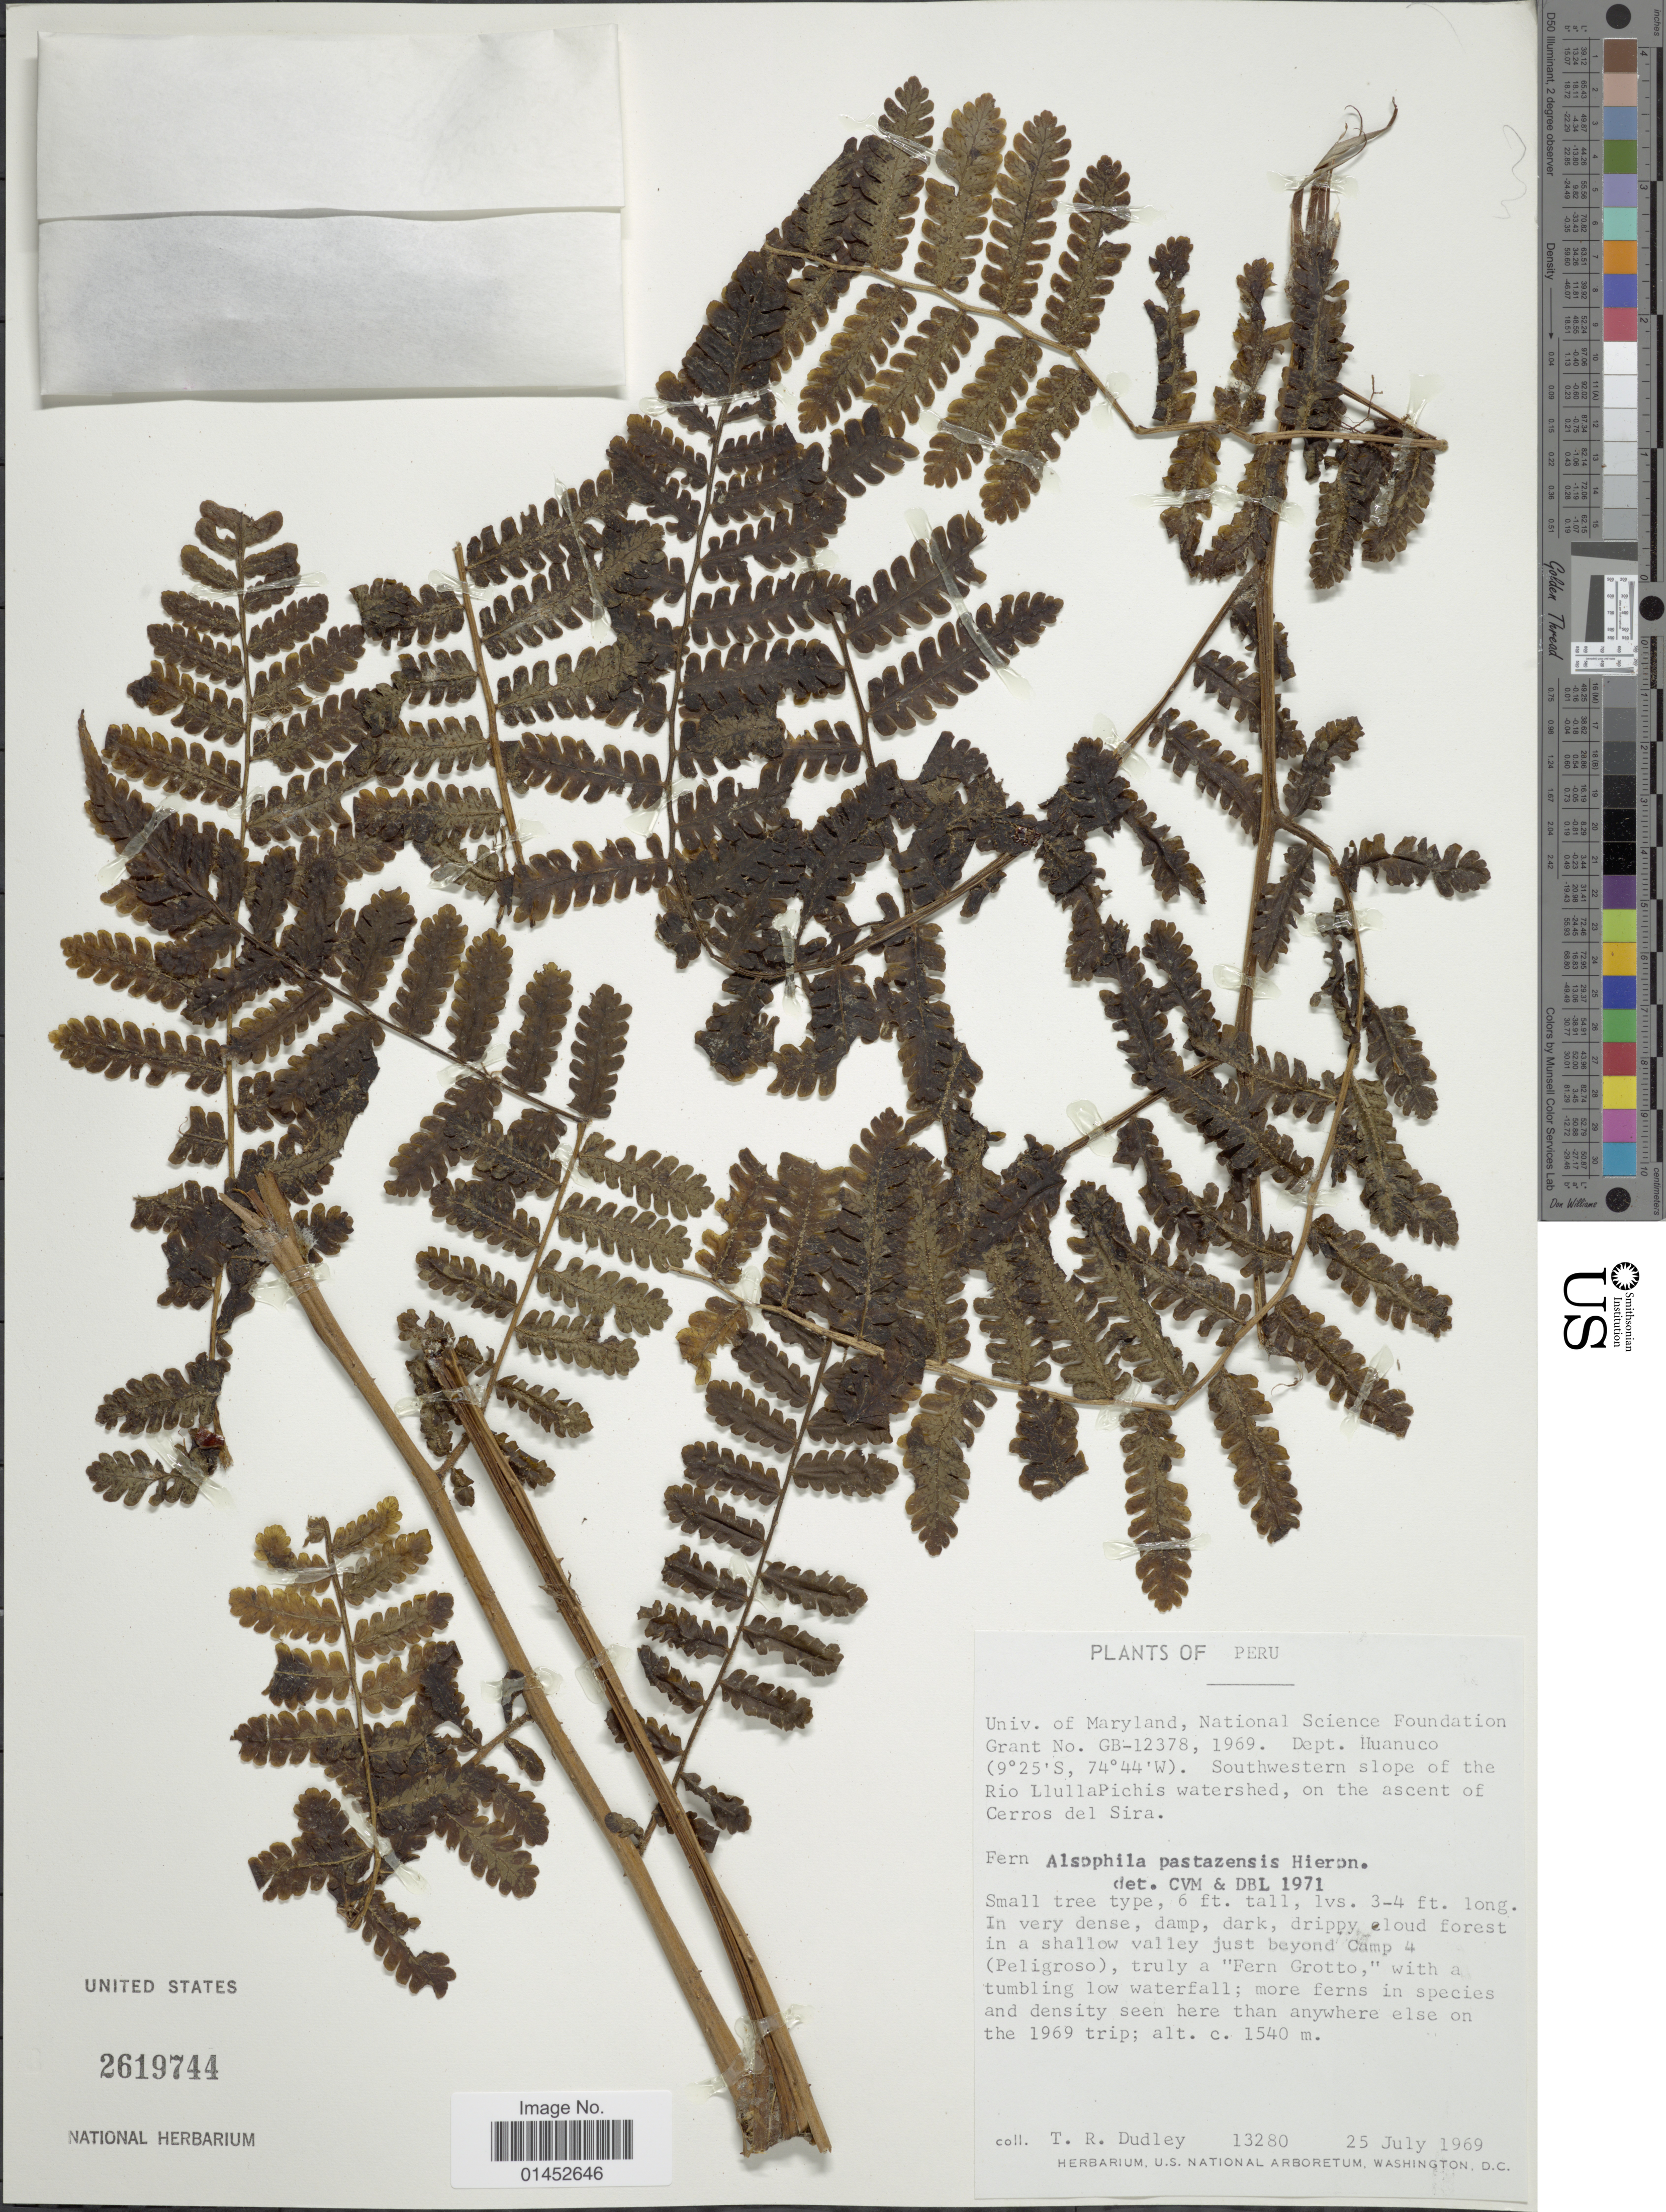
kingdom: Plantae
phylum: Tracheophyta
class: Polypodiopsida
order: Cyatheales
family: Cyatheaceae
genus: Cyathea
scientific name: Cyathea pungens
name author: (Willd.) Domin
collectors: T. R. Dudley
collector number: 13280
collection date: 1969-07-25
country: Peru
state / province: Huánuco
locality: Dept. Huanuco, Southwestern slope of the Rio LlulaPichis watershed, on the ascent of Cerros del Sira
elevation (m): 1540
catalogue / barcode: US 2619744